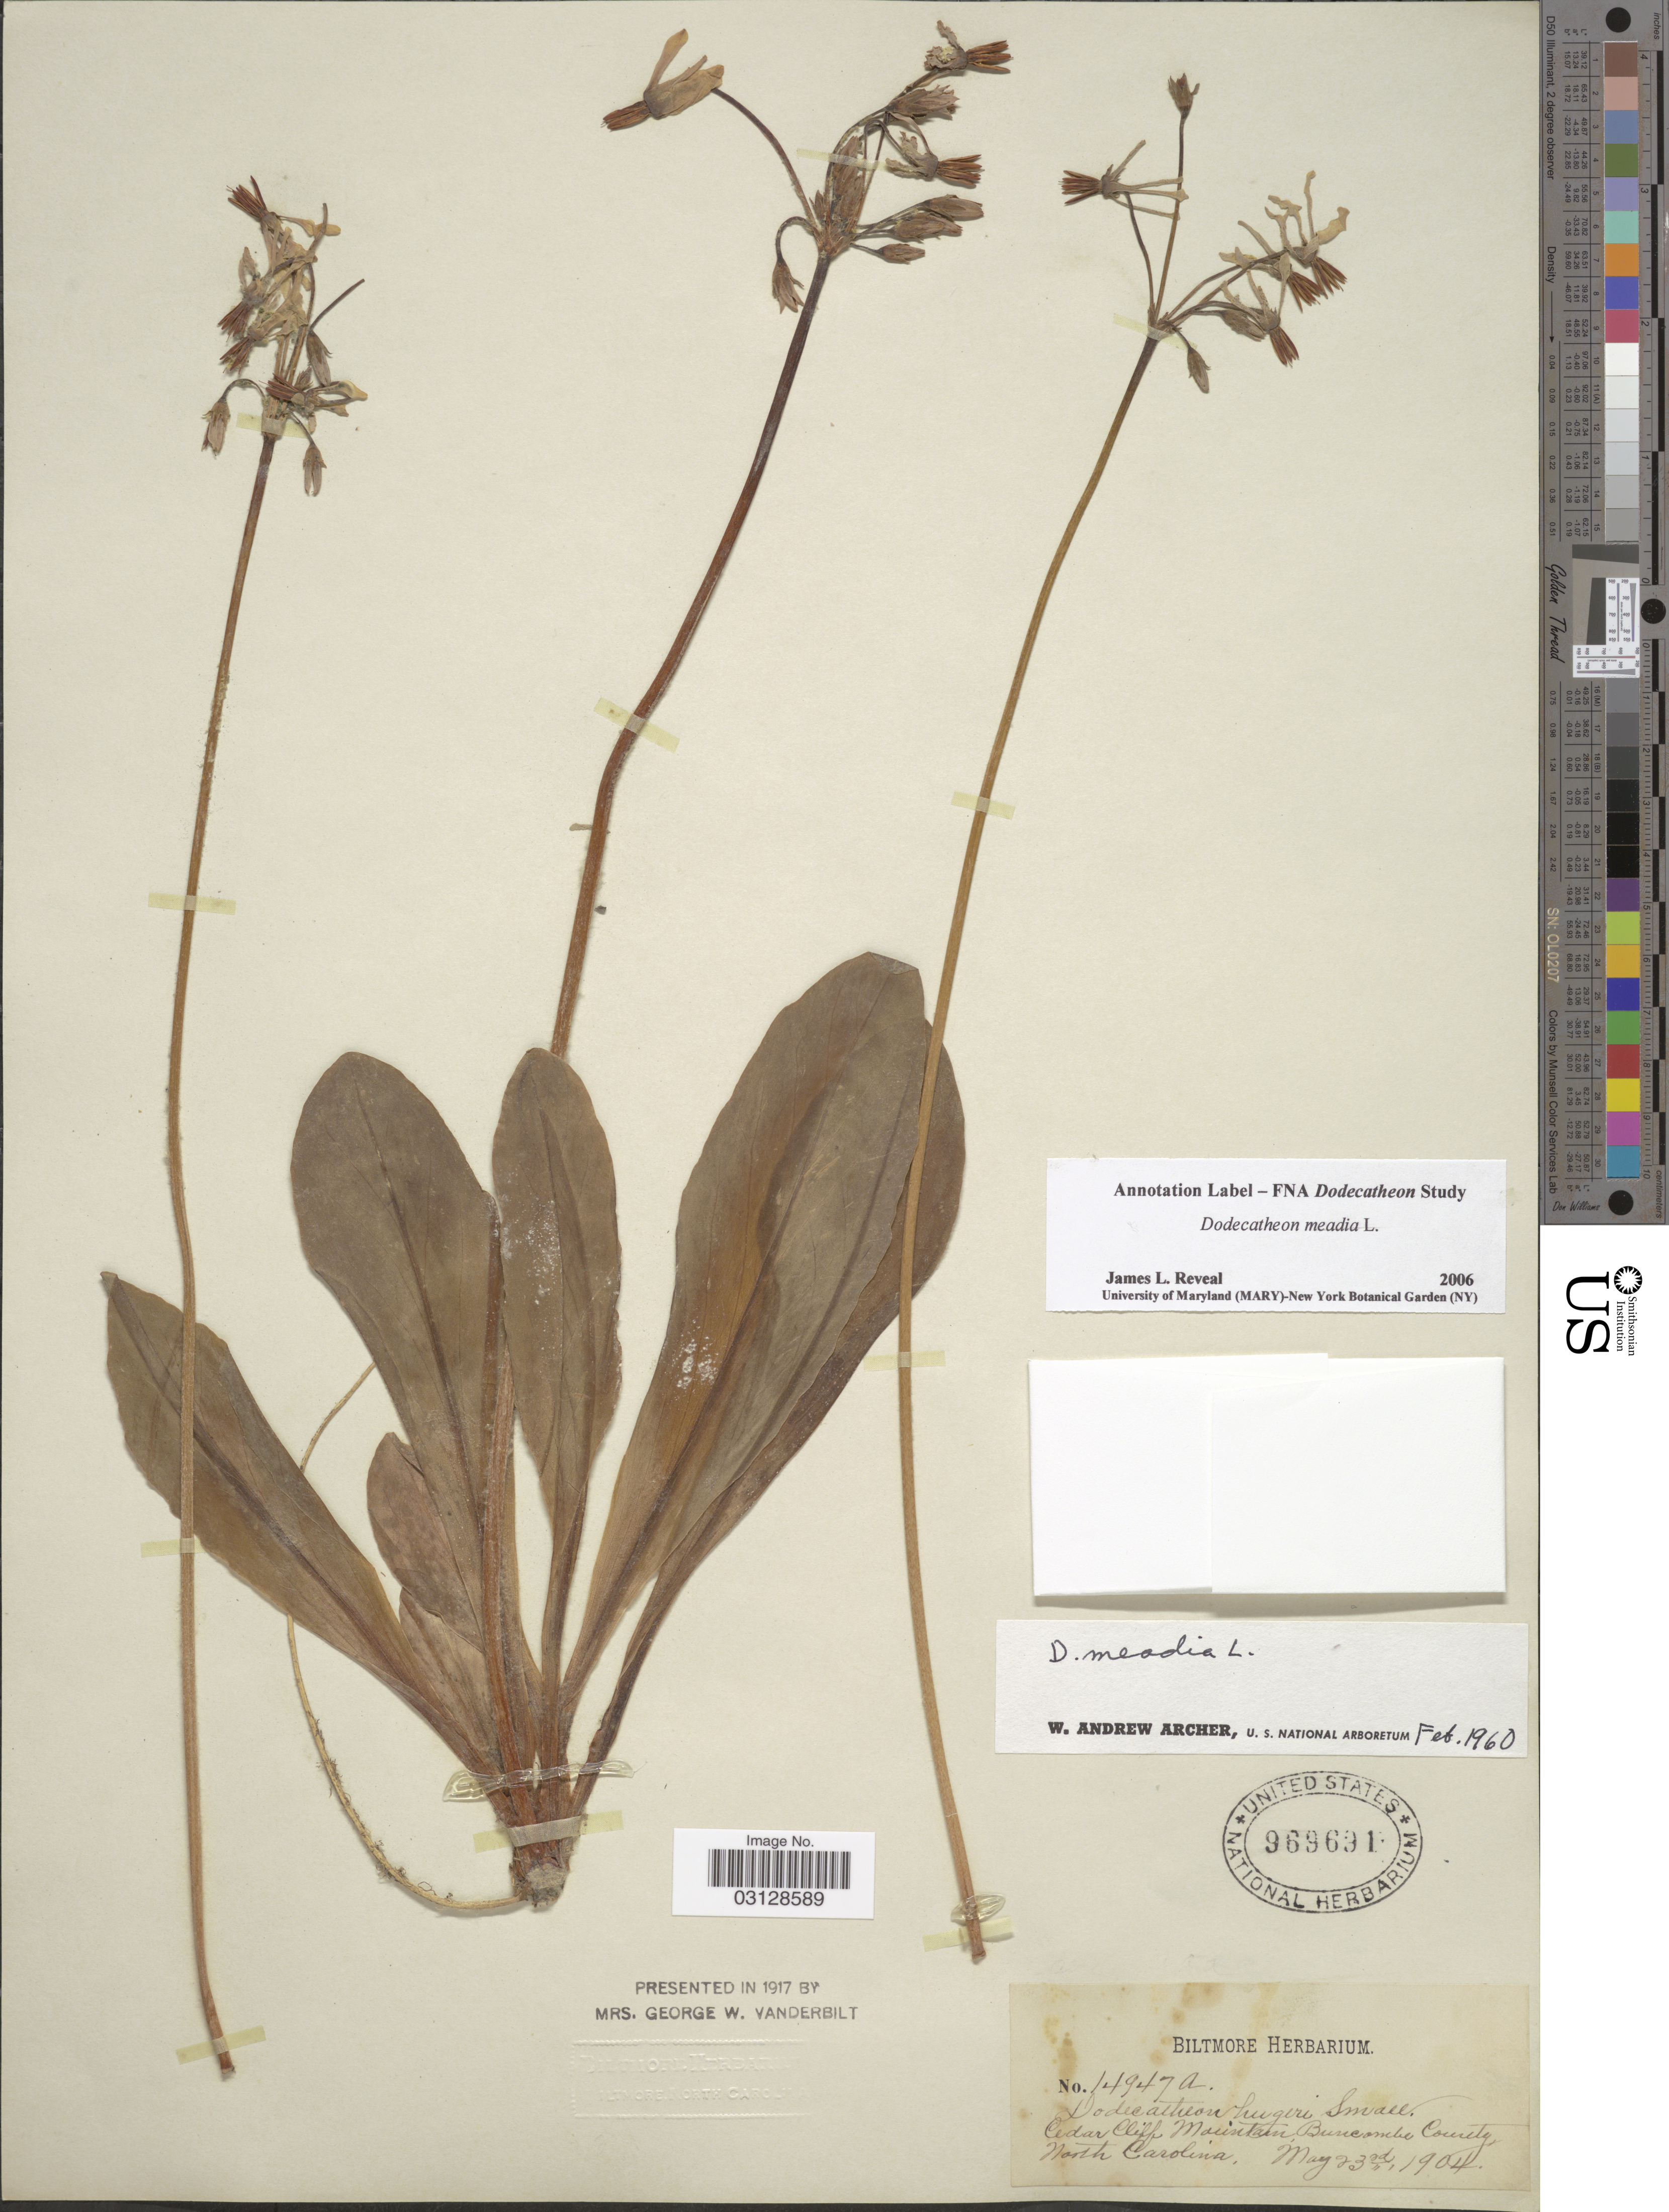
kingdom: Plantae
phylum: Tracheophyta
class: Magnoliopsida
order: Ericales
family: Primulaceae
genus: Dodecatheon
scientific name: Dodecatheon meadia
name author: L.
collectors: ex herb. Biltmore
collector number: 14947a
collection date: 1904-05-23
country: United States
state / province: North Carolina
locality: Cedar Cliff Mountain, Buncombe County.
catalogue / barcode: US 969691